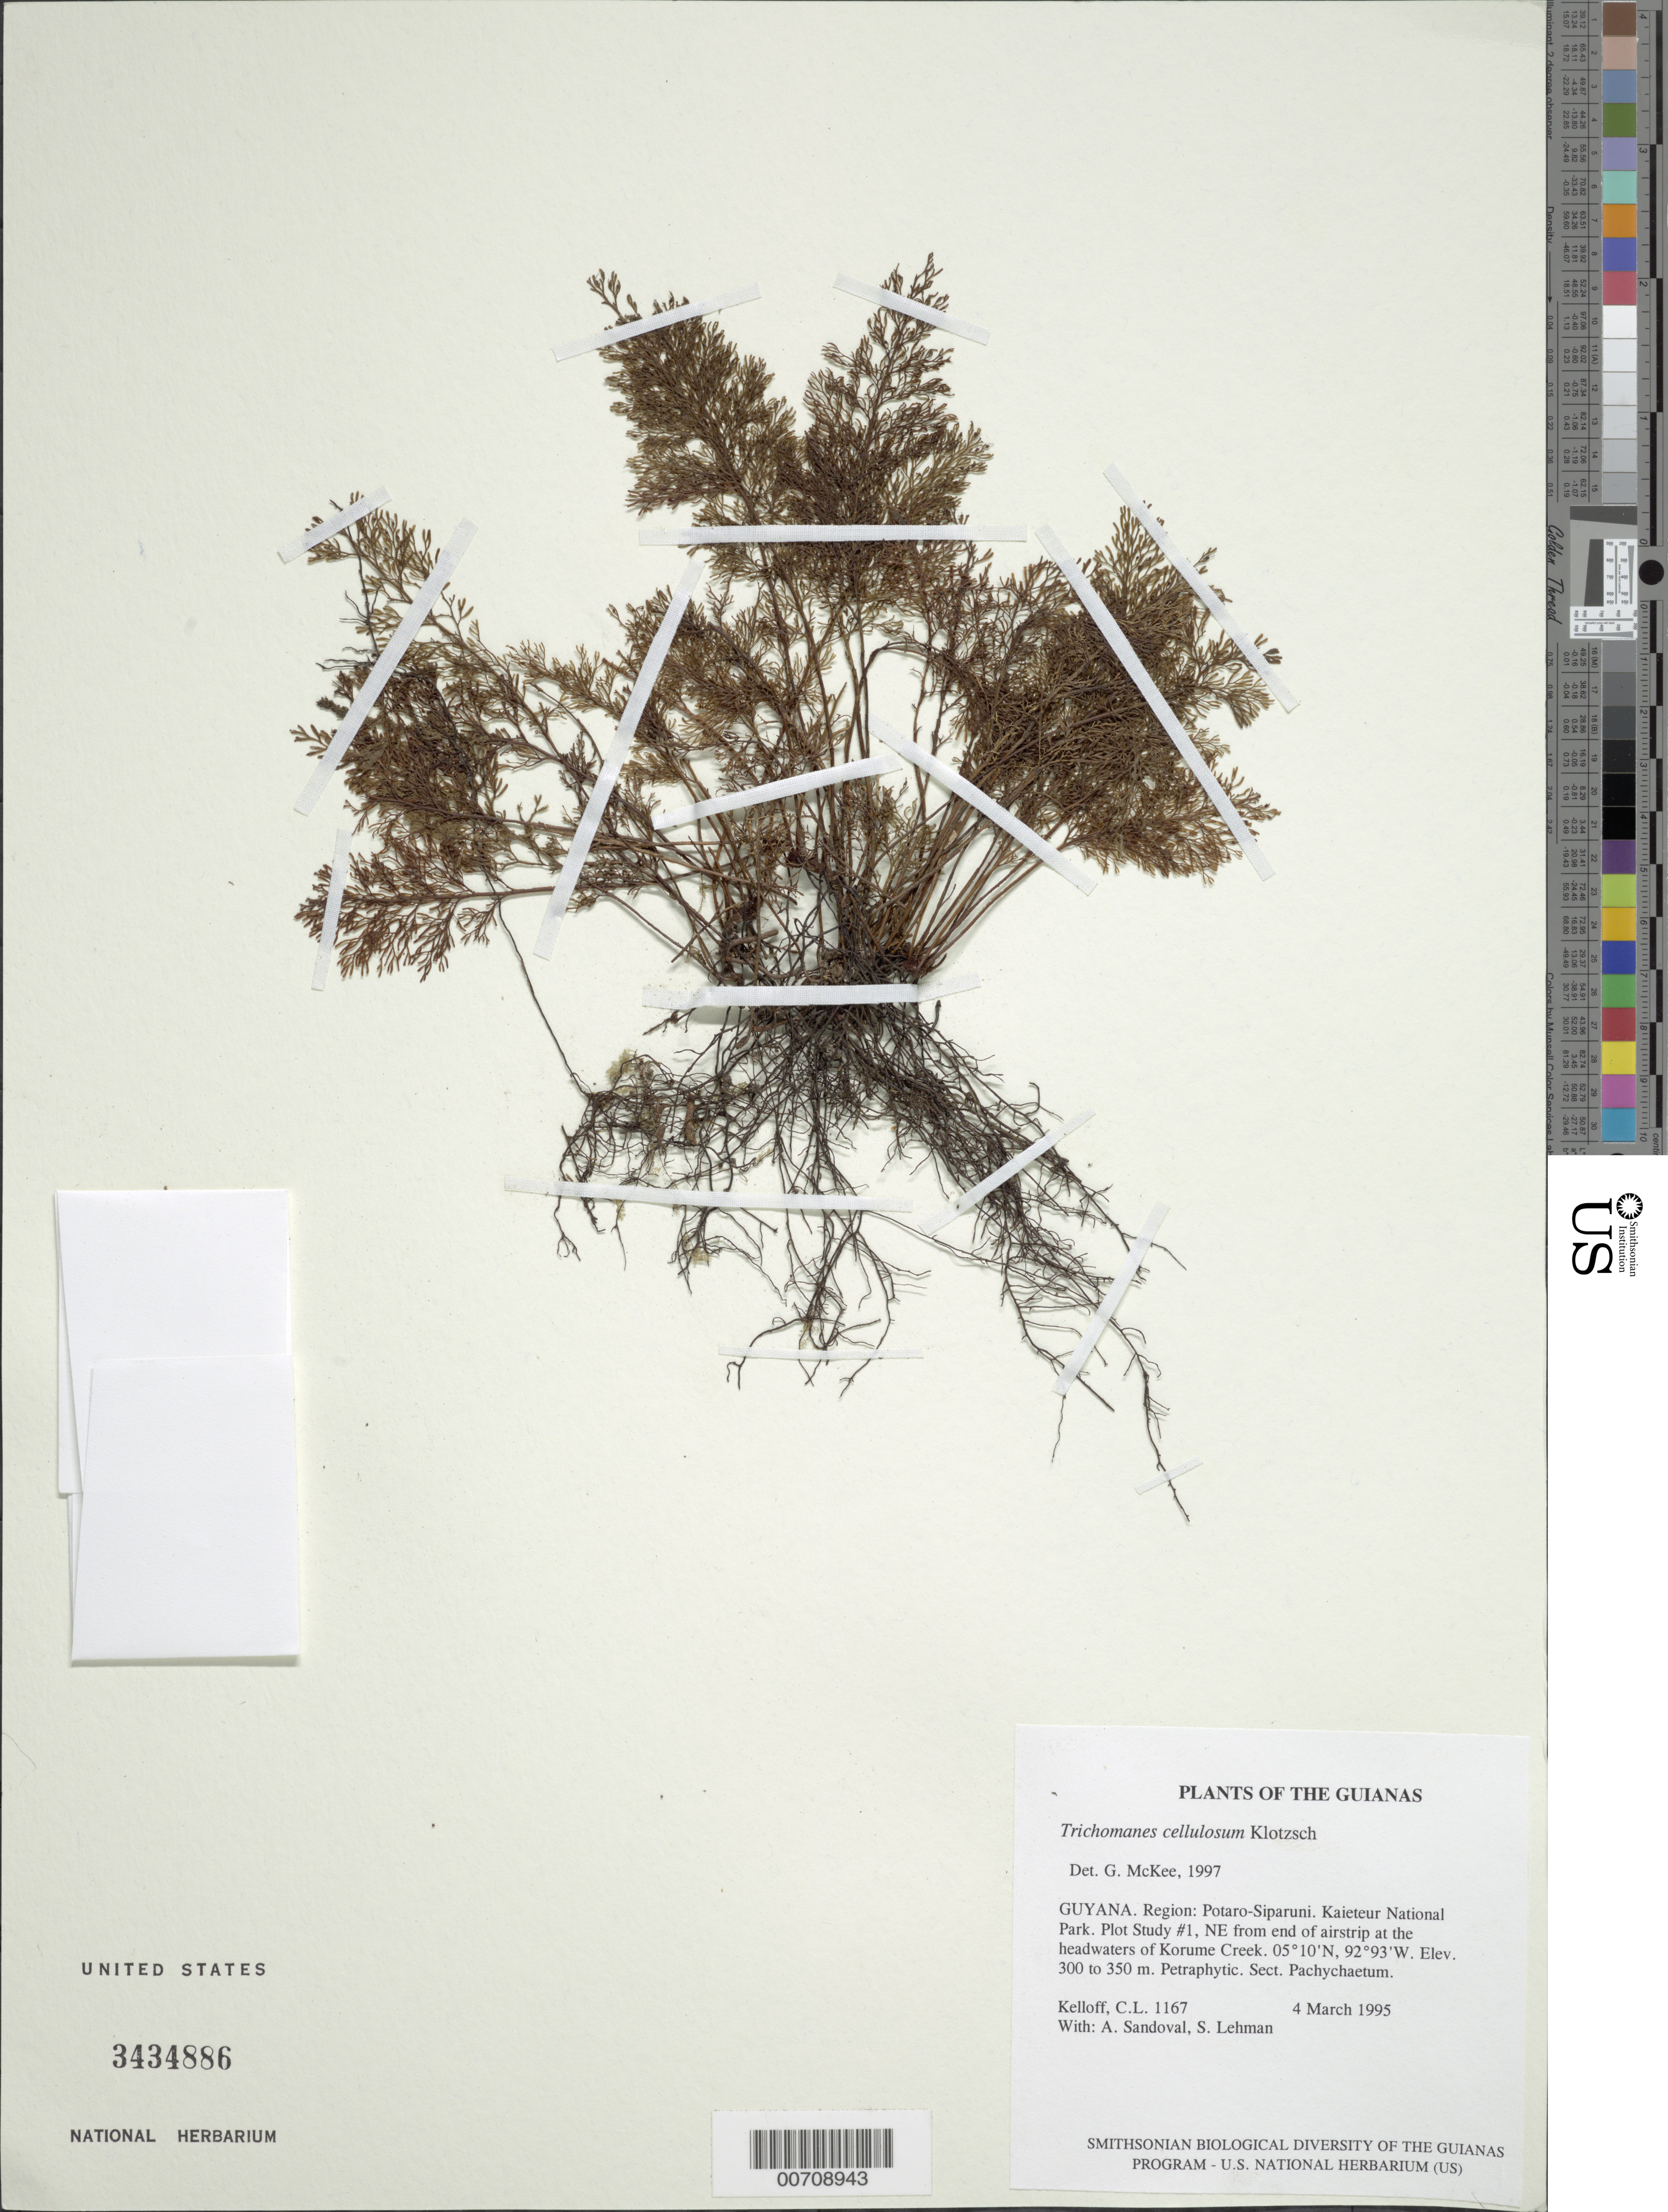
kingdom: Plantae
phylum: Tracheophyta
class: Polypodiopsida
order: Hymenophyllales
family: Hymenophyllaceae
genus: Abrodictyum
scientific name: Abrodictyum cellulosum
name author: (Klotzsch) Ebihara & Dubuisson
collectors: C. L. Kelloff, A. Sandoval & S. Lehman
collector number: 1167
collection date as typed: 4 March 1995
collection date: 1995-03-04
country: Guyana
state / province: Potaro-Siparuni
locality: Kaieteur National Park. Plot Study #1, NE from end of airstrip at the headwaters of Korume Creek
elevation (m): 300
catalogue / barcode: US 3434886